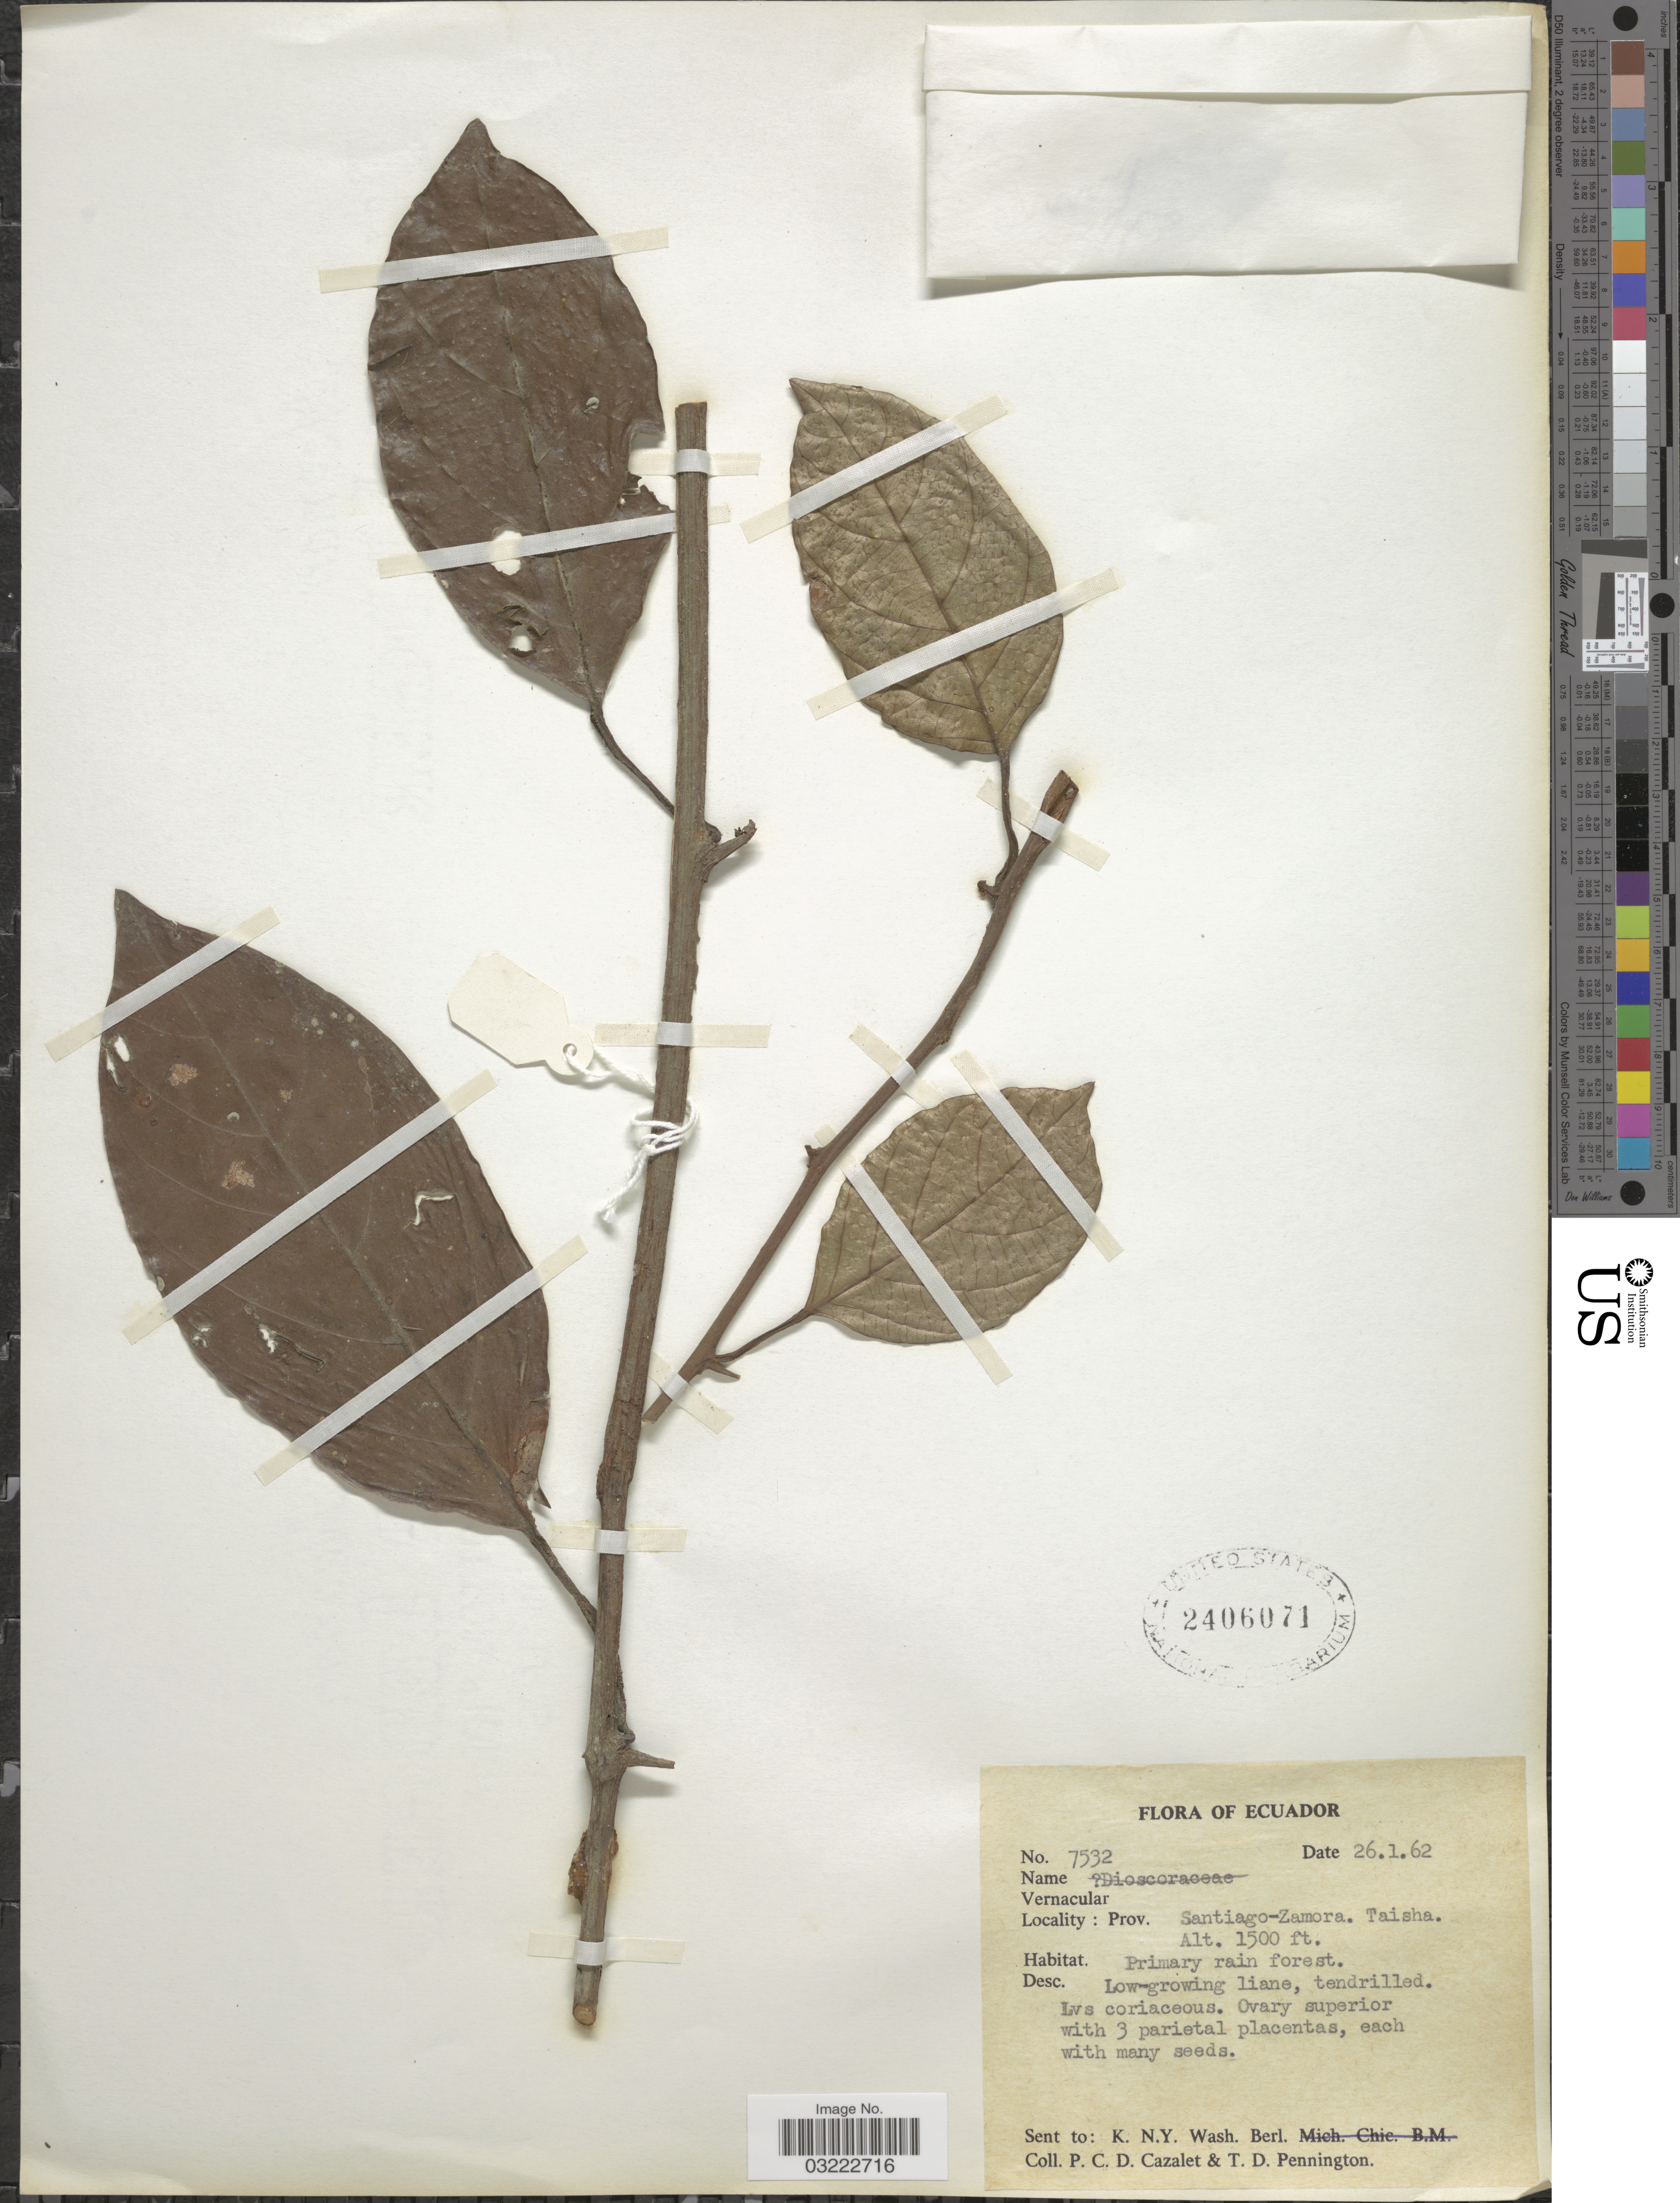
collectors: P. C. D. Cazalet & T. D. Pennington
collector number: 7532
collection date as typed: Transcribed d/m/y: 26/1/62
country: Ecuador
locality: Prov. Santiago-Zamora. Taisha.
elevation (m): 457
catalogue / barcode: US 2406071